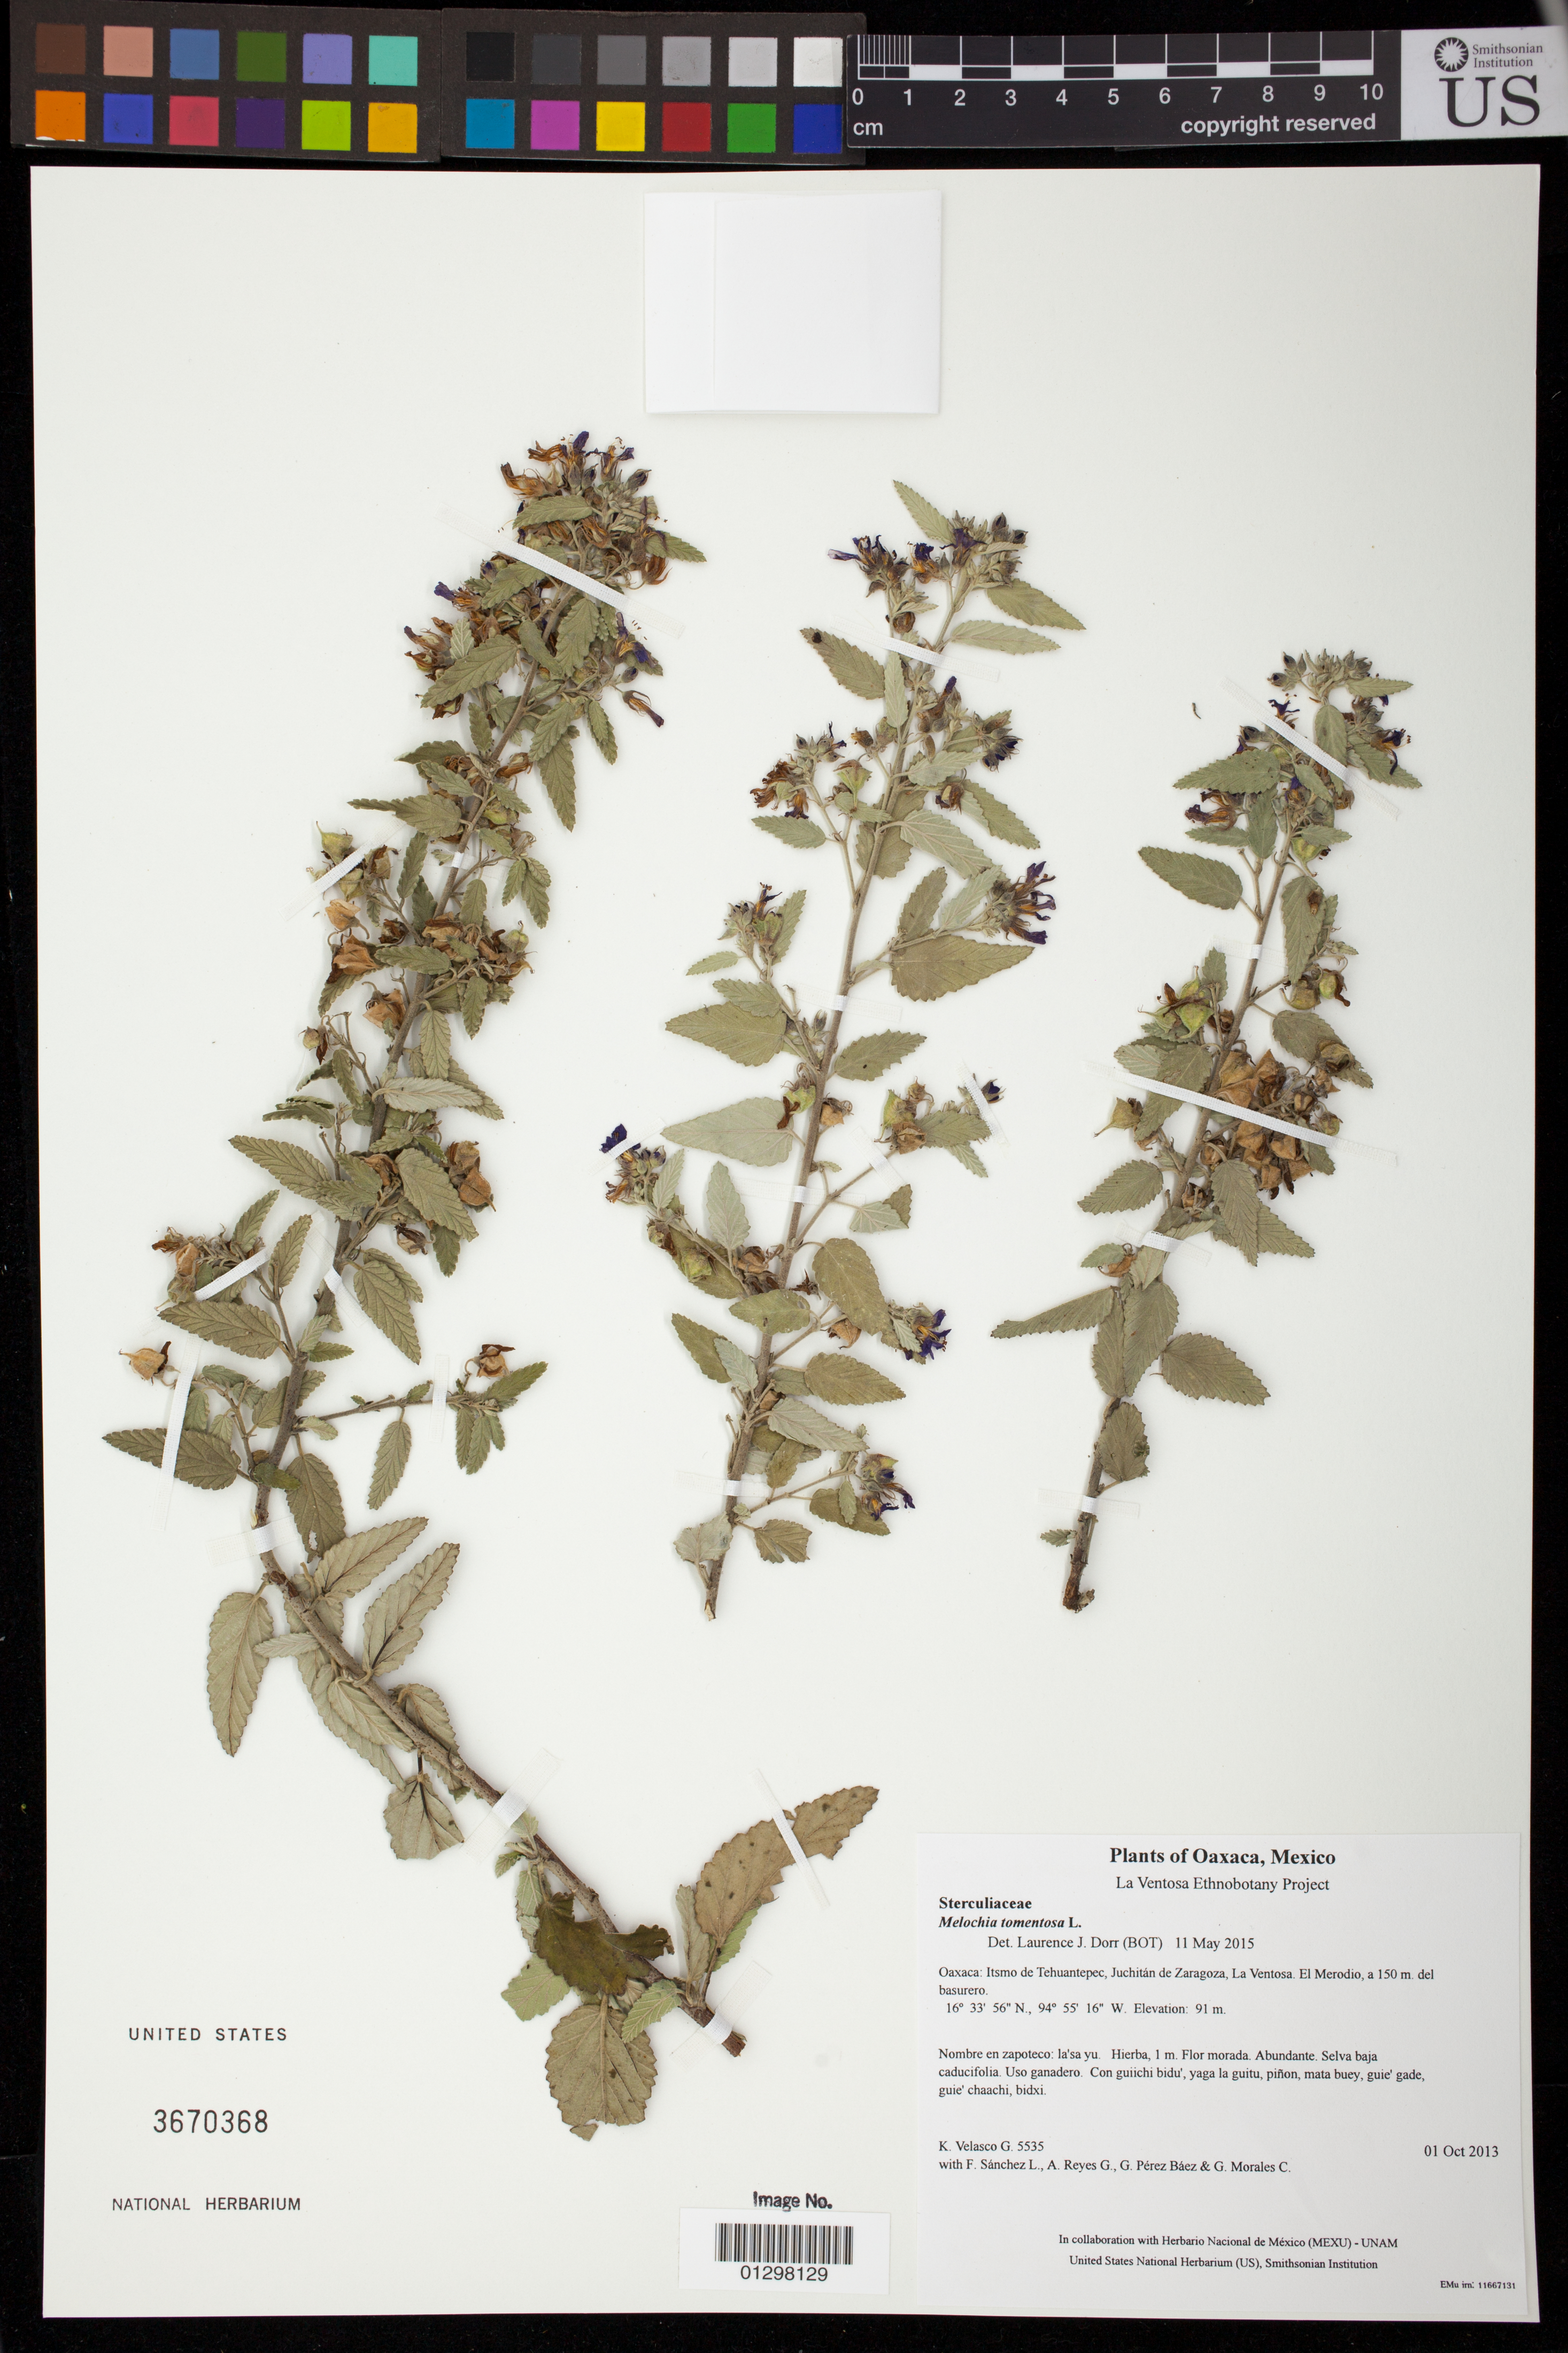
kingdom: Plantae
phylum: Tracheophyta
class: Magnoliopsida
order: Malvales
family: Malvaceae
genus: Melochia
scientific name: Melochia tomentosa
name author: L.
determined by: Dorr, L. J., (BOT), Smithsonian Institution - National Museum of Natural History (UNITED STATES)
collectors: K. Velasco G., F. Sánchez L., A. Reyes G., G. Pérez Báez & G. Morales C.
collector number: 5535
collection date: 2013-10-01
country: Mexico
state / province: Oaxaca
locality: Itsmo de Tehuantepec, Juchitán de Zaragoza, La Ventosa. El Merodio, a 150 m. del basurero.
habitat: Selva baja caducifolia. Uso ganadero.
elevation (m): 91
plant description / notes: JEBOT, MEXU, SERO, US; Guixi bandaga. 1 m. Guie' nagu. Stale.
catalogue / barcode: US 3670368